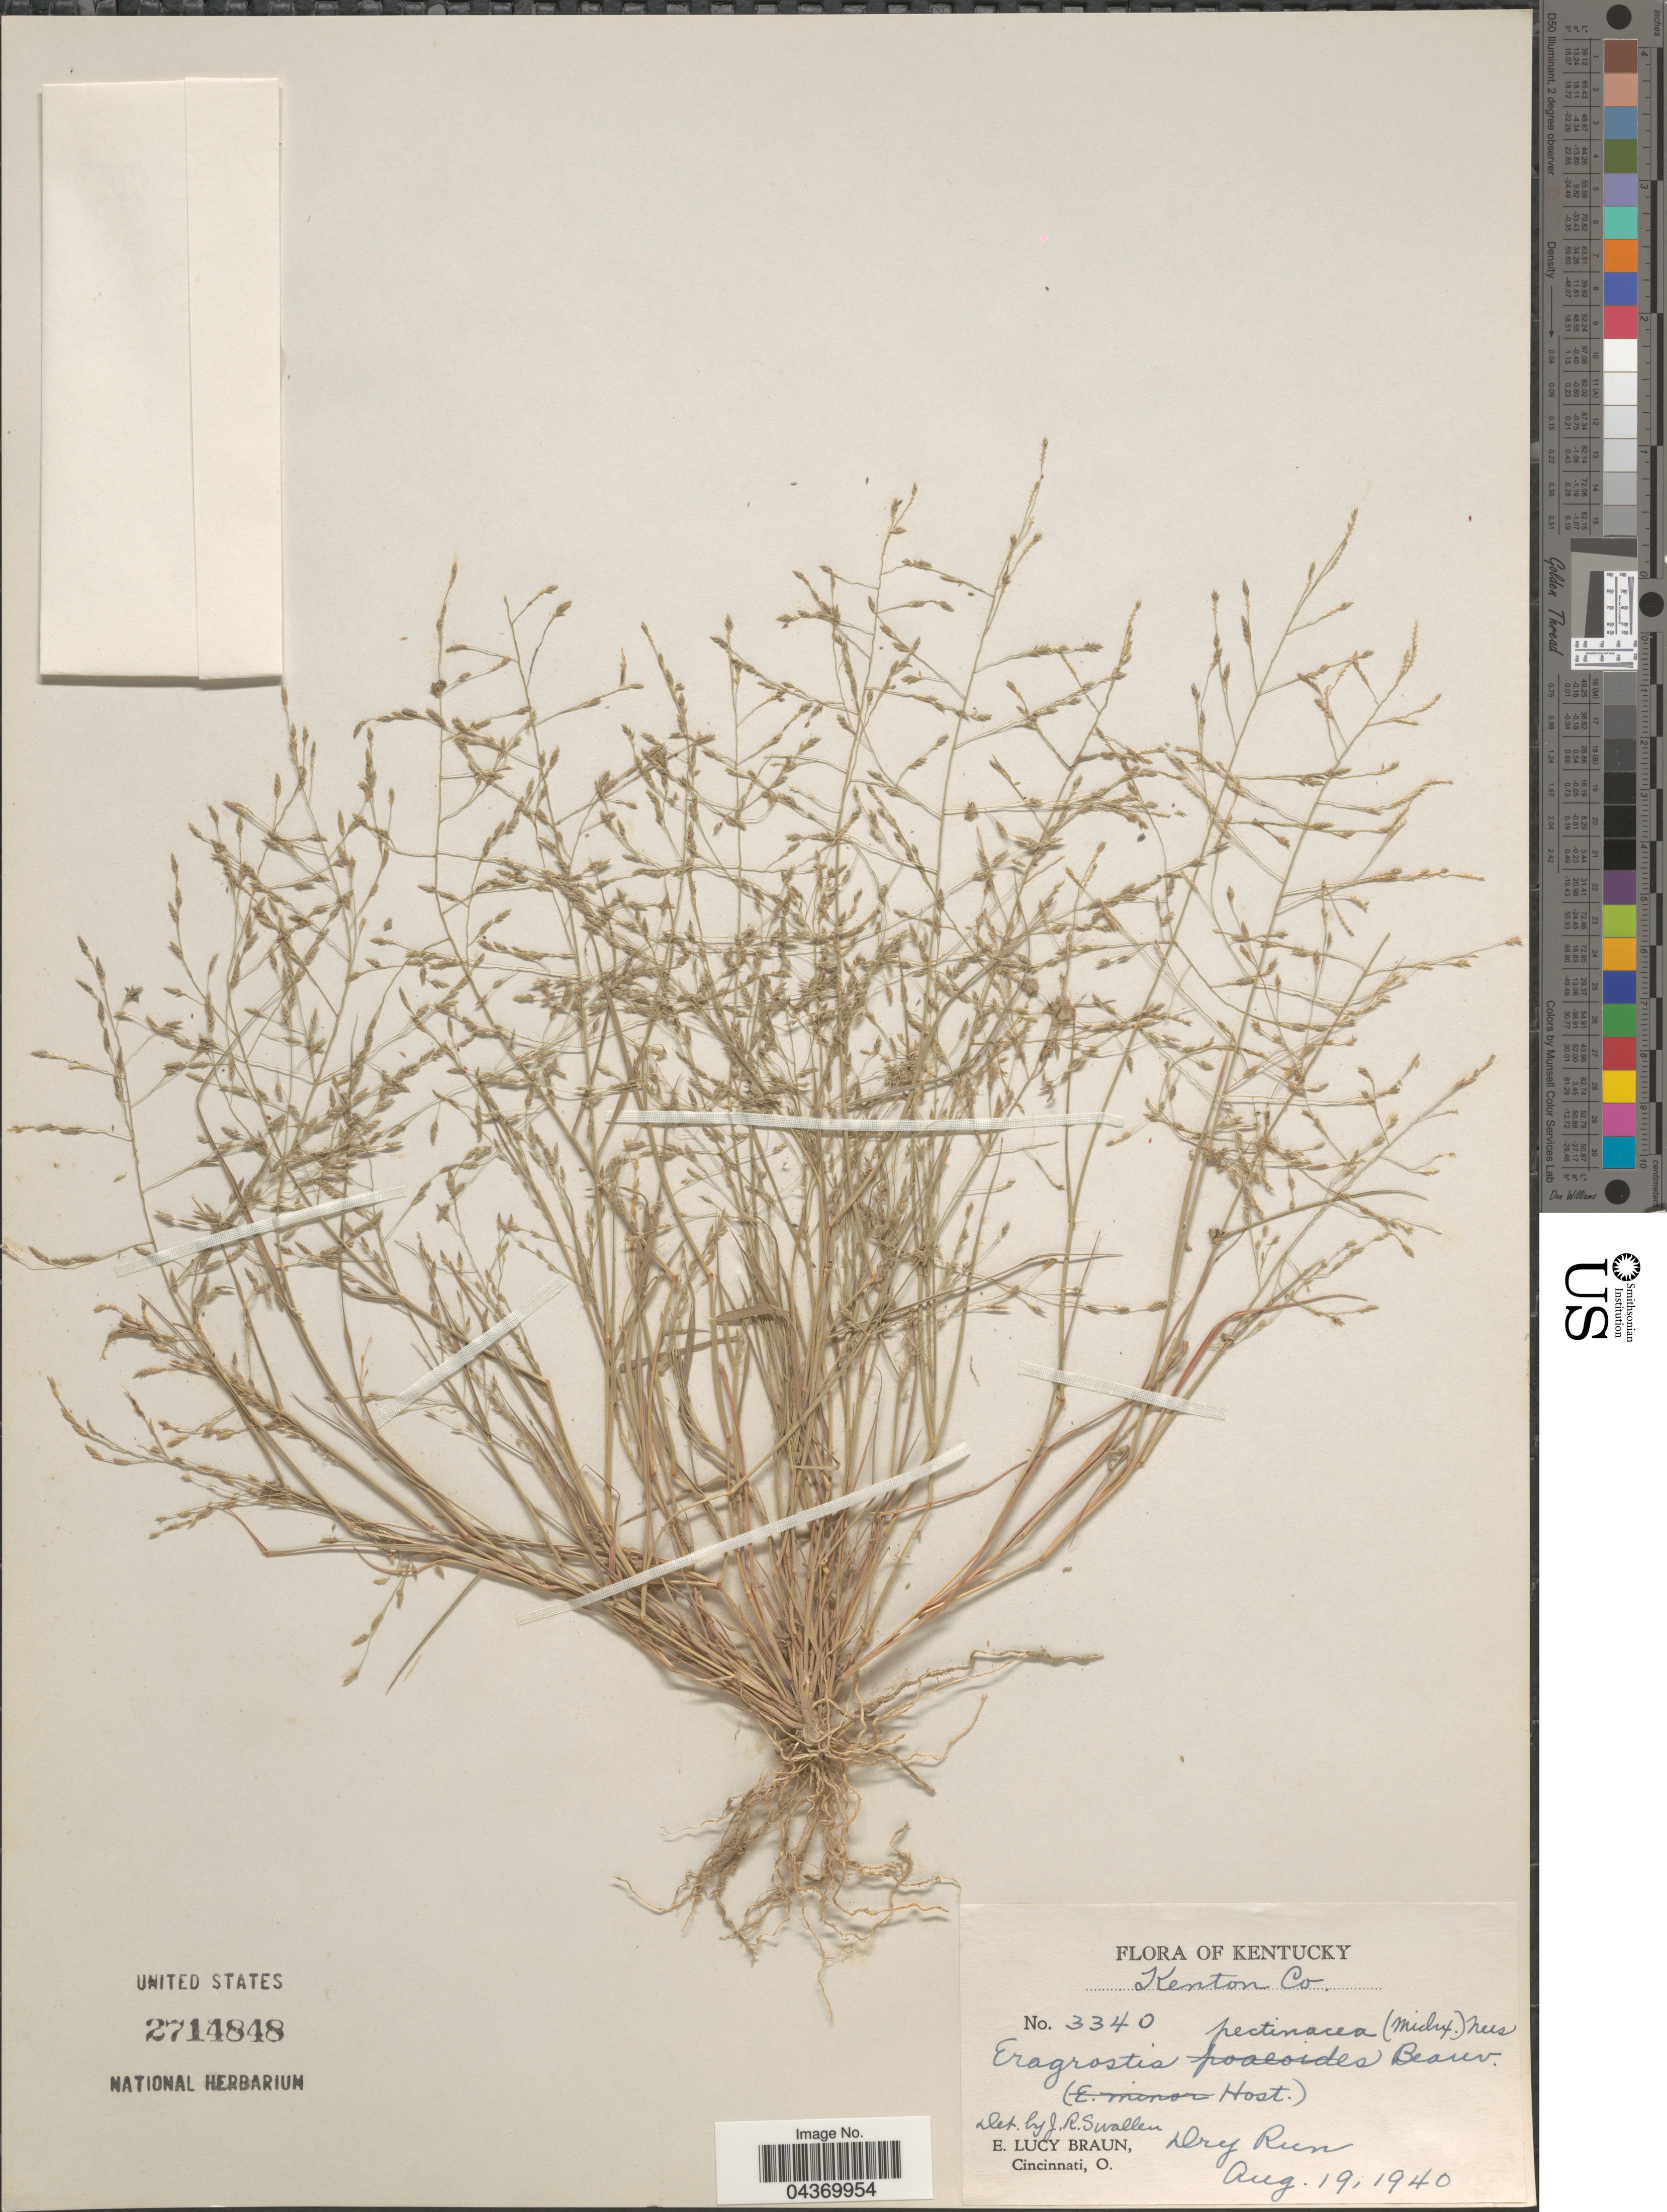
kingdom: Plantae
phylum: Tracheophyta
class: Liliopsida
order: Poales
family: Poaceae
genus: Eragrostis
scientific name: Eragrostis pectinacea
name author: (Michx.) Nees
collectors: E. L. Braun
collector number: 3340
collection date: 1940-08-19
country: United States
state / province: Kentucky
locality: Kenton Co. Dry Run.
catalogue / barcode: US 2714848